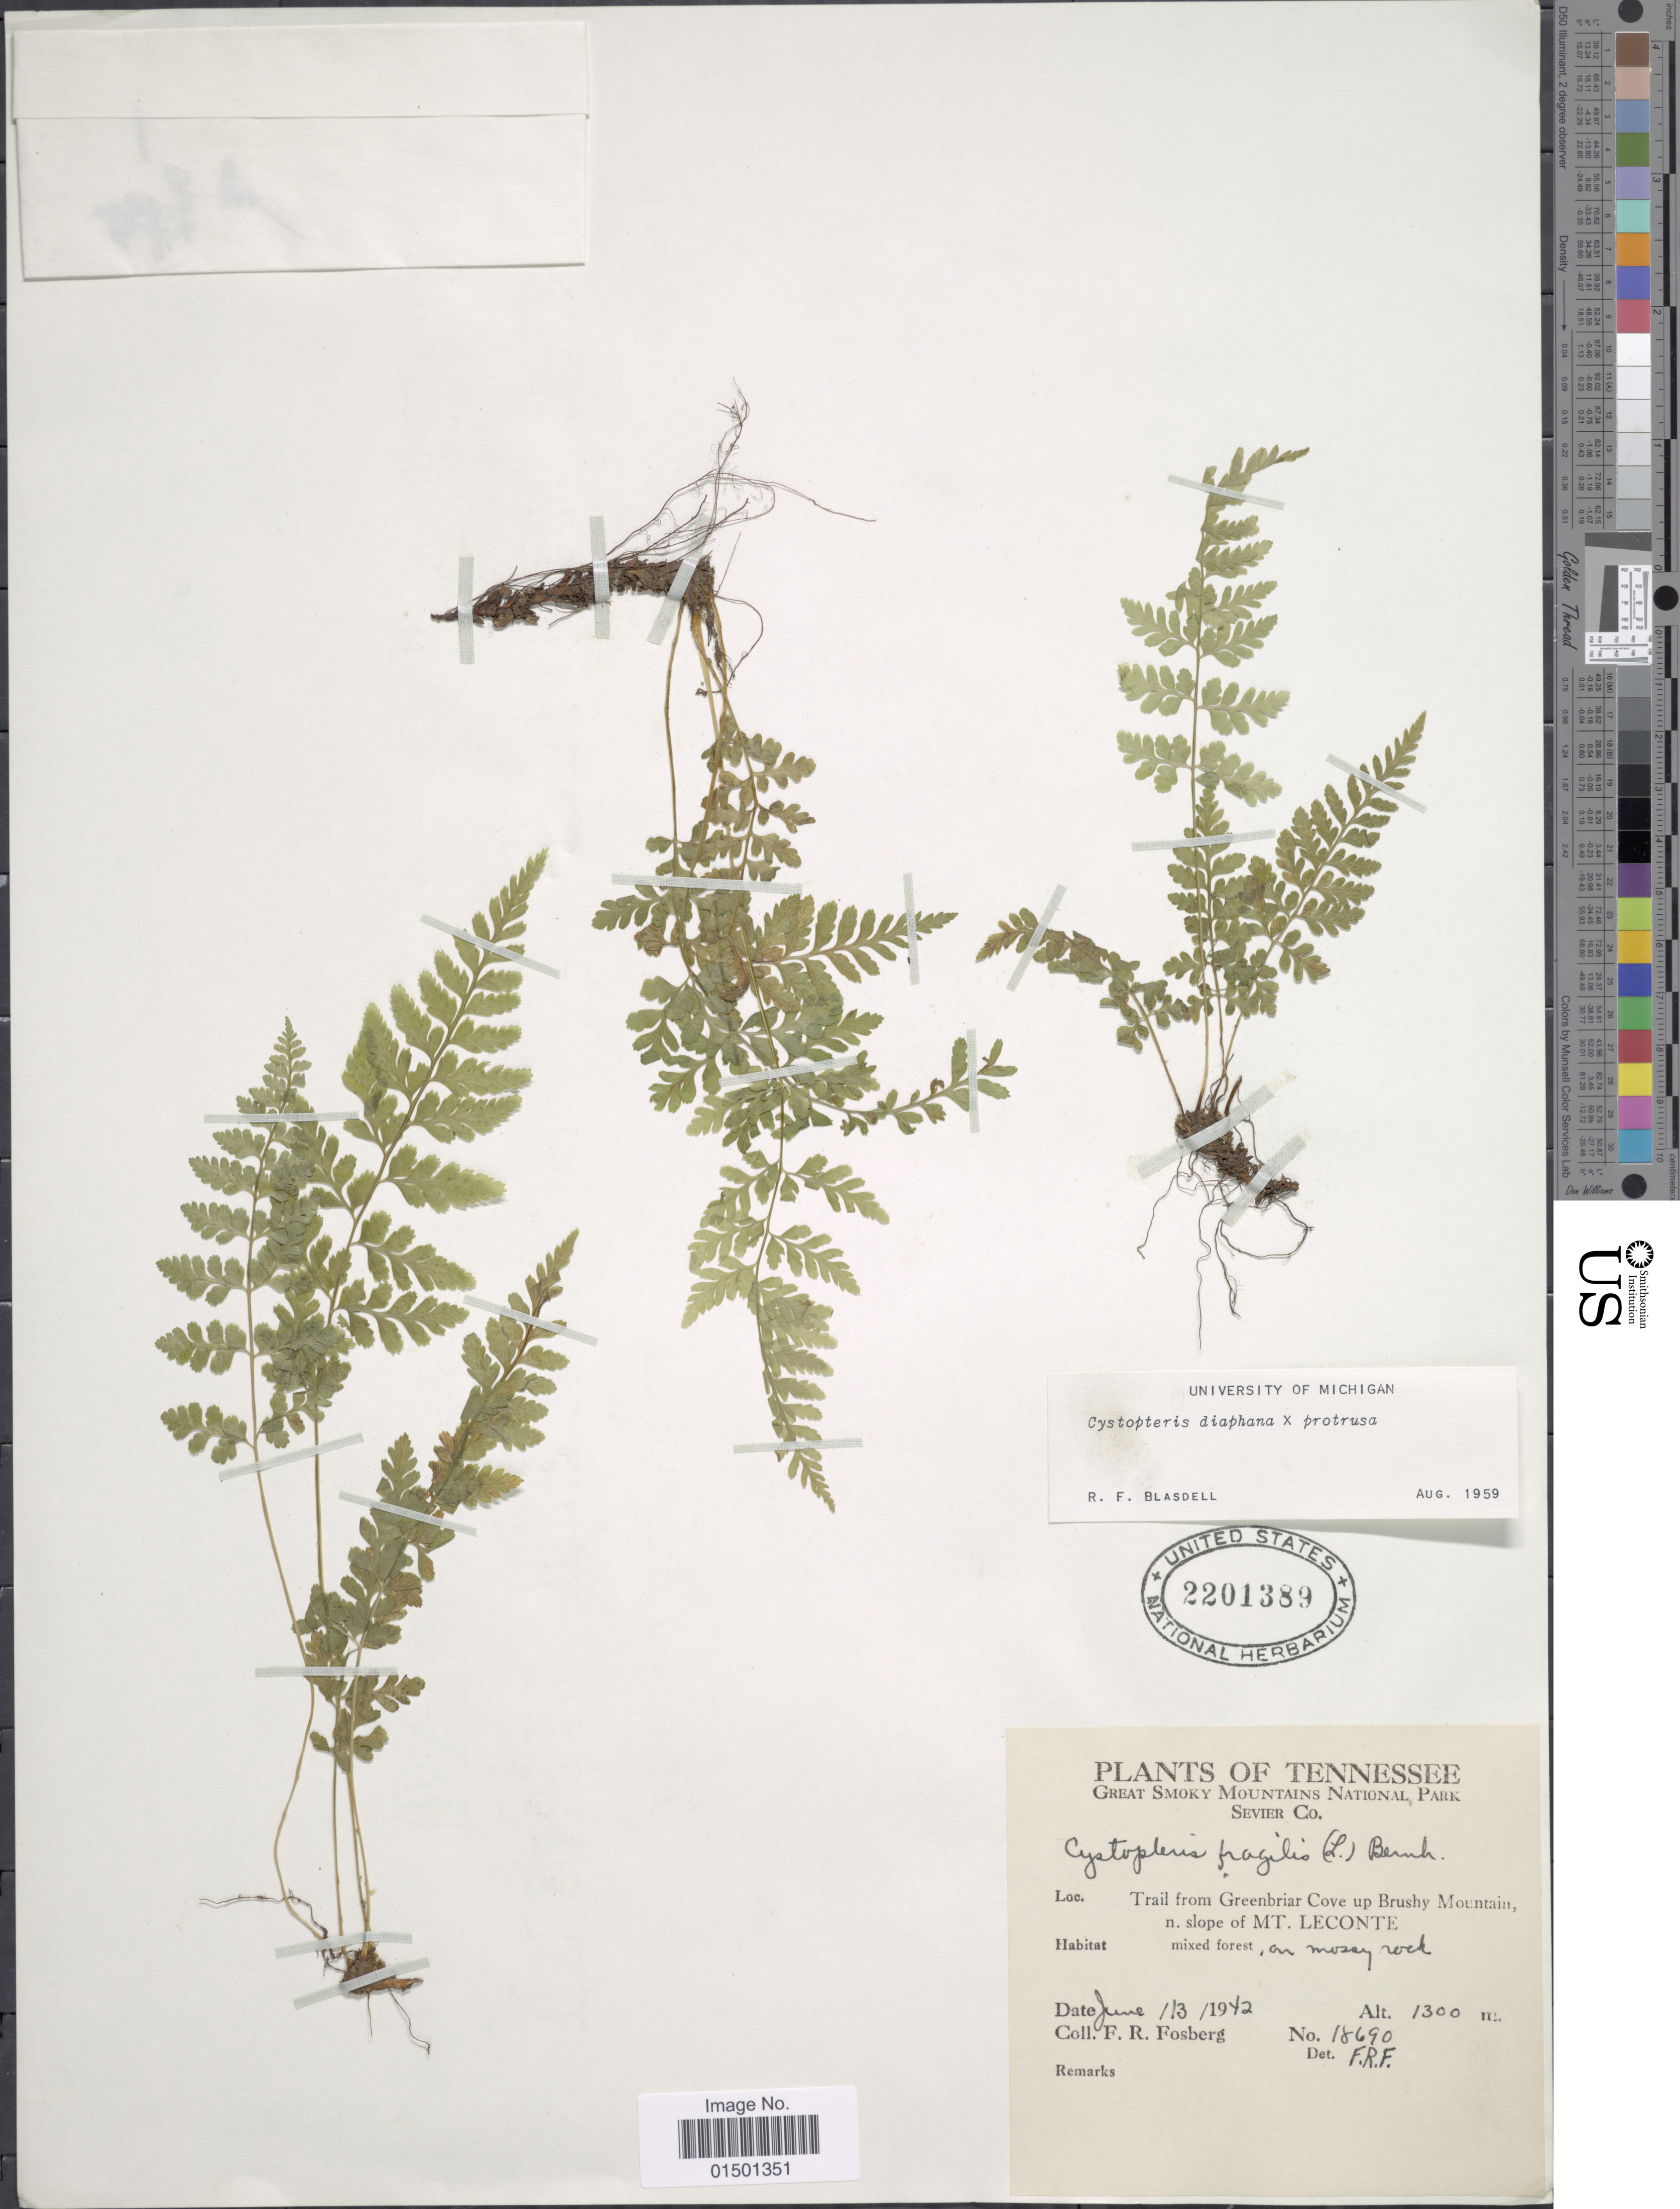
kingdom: Plantae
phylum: Tracheophyta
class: Polypodiopsida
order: Polypodiales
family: Cystopteridaceae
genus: Cystopteris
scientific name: Cystopteris diaphana x C. protrusa (Weath.) Blasdell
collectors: F. R. Fosberg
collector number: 18690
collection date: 1942-06-13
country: United States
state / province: Tennessee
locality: Great Smoky Mountains National Park Sevier Co., trail from Greenbriar Cove up Brushy Mountain, n. slope of Mt. Leconte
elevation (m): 1300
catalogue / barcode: US 2201389